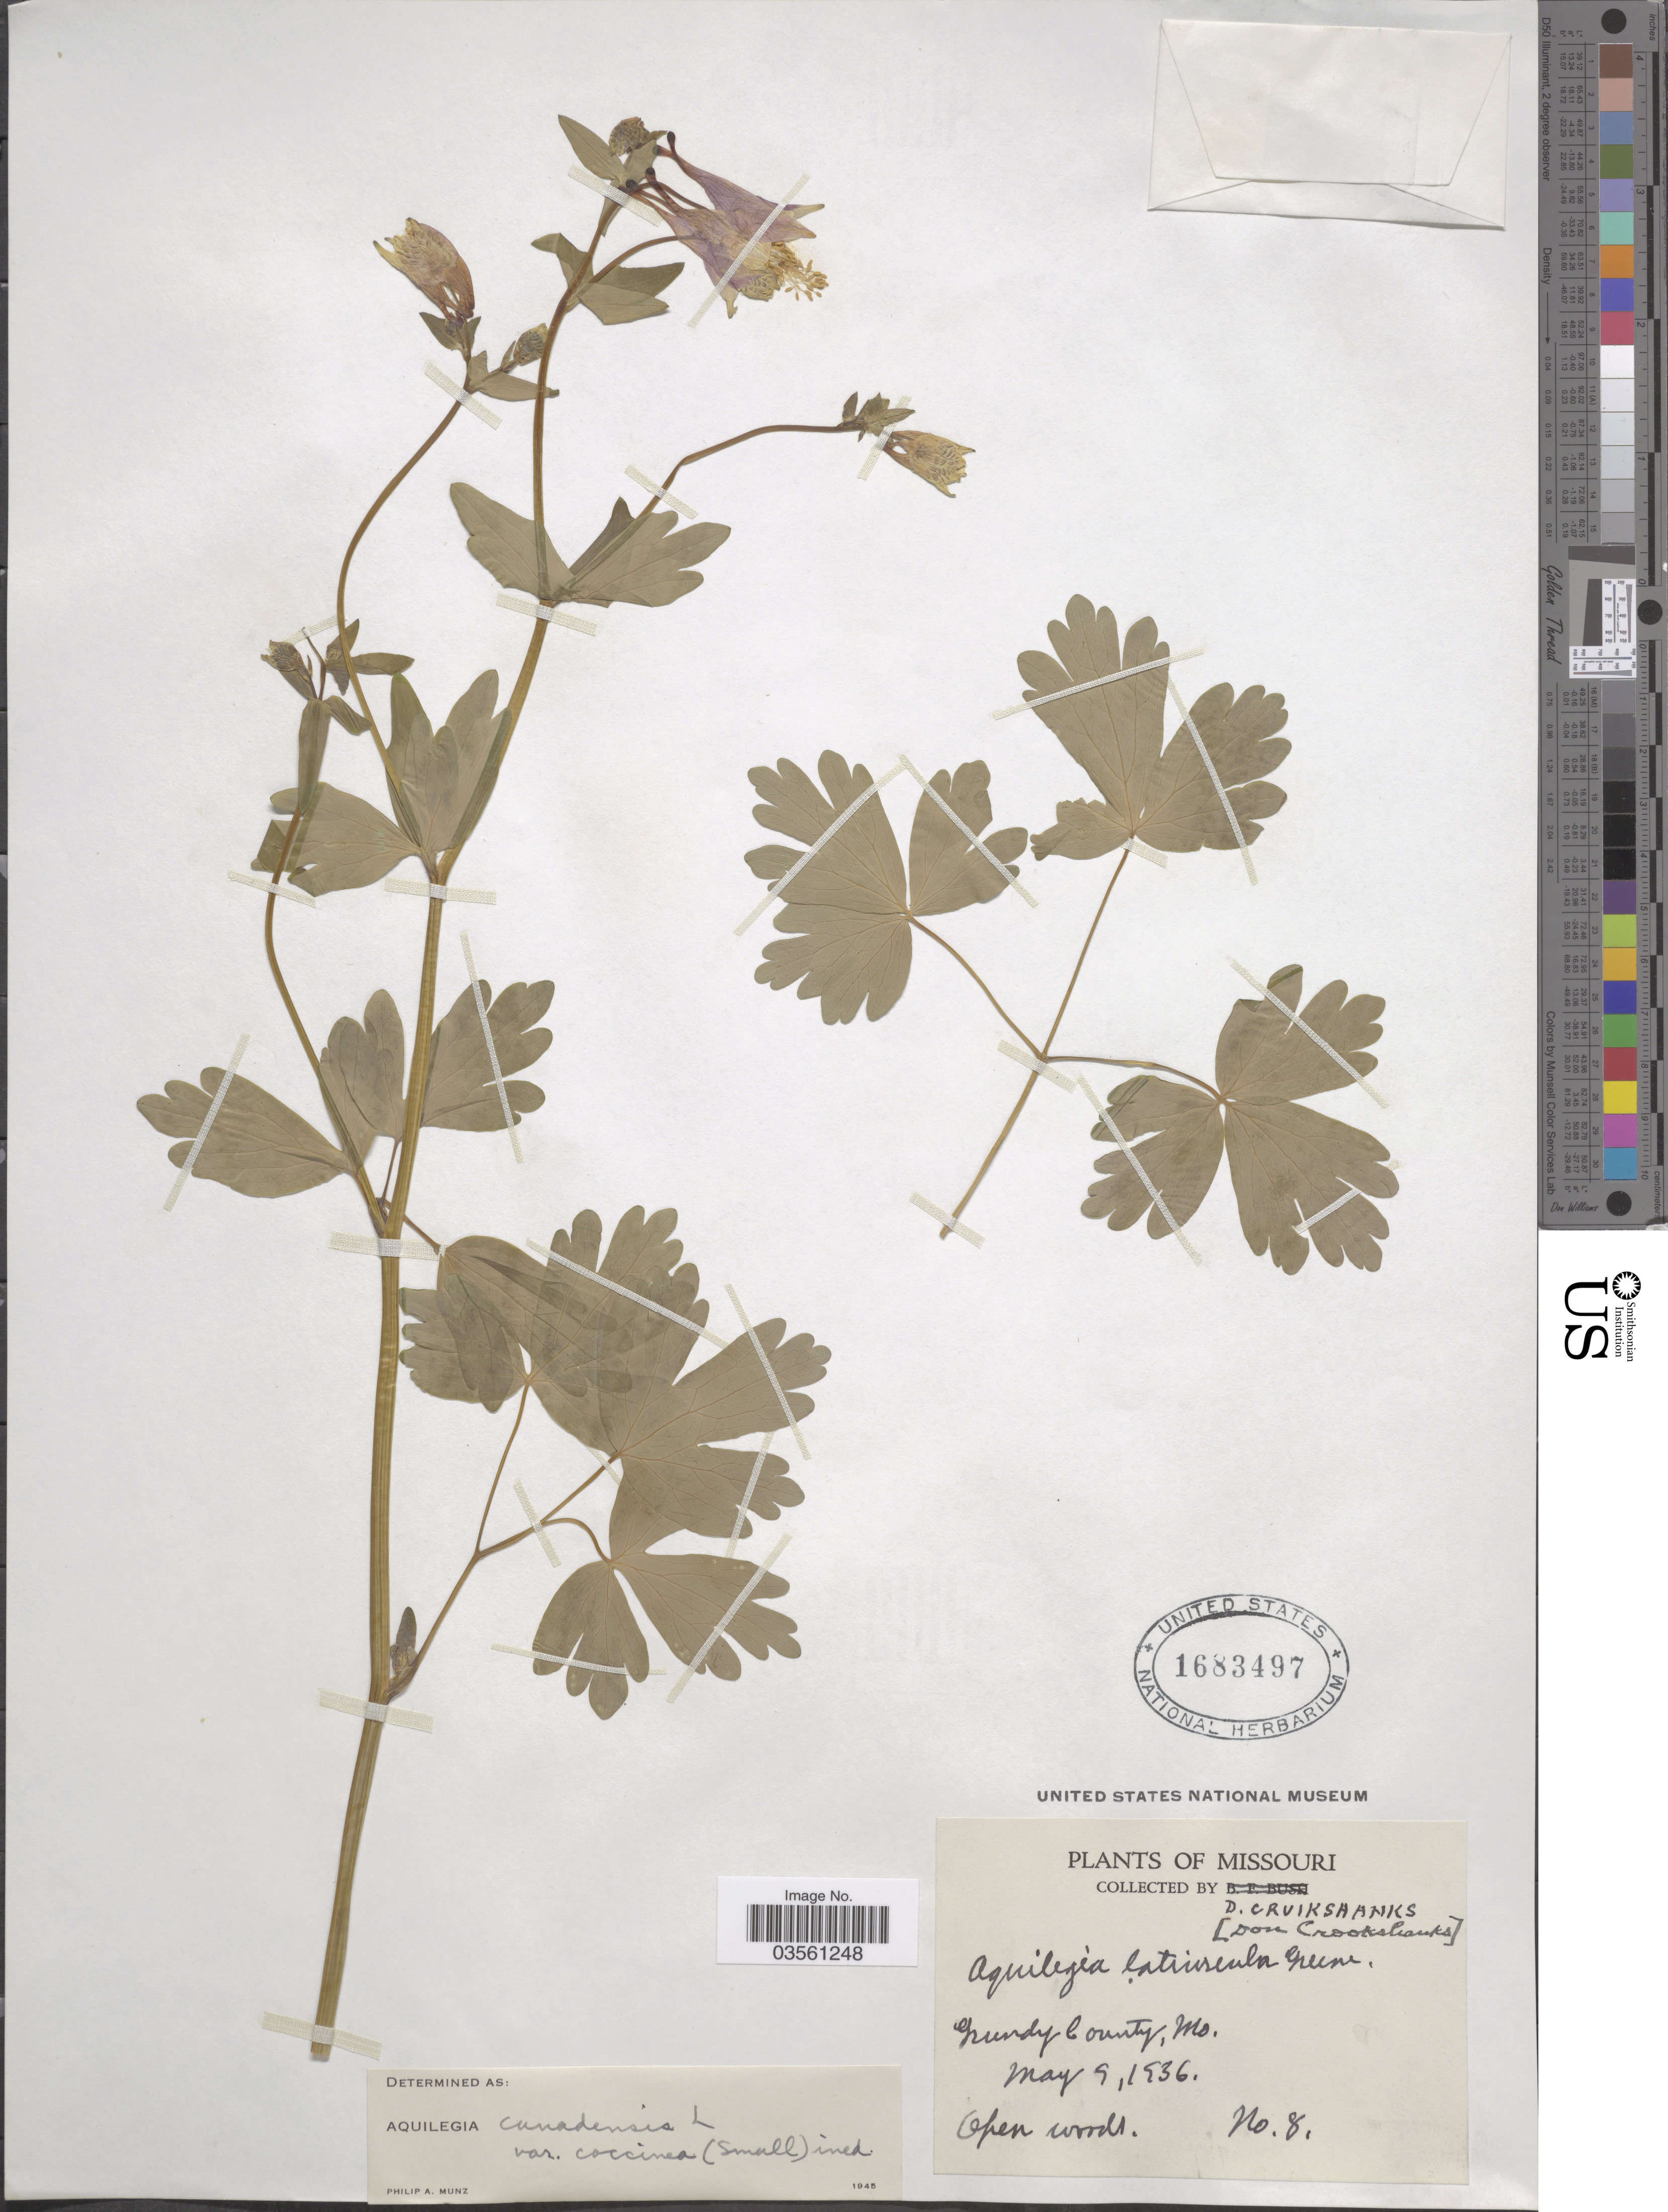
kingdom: Plantae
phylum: Tracheophyta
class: Magnoliopsida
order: Ranunculales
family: Ranunculaceae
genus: Aquilegia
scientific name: Aquilegia canadensis var. coccinea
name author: (Small) Munz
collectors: D. Cruikshanks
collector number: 8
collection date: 1936-05-09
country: United States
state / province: Missouri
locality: Grundy County.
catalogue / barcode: US 1683497